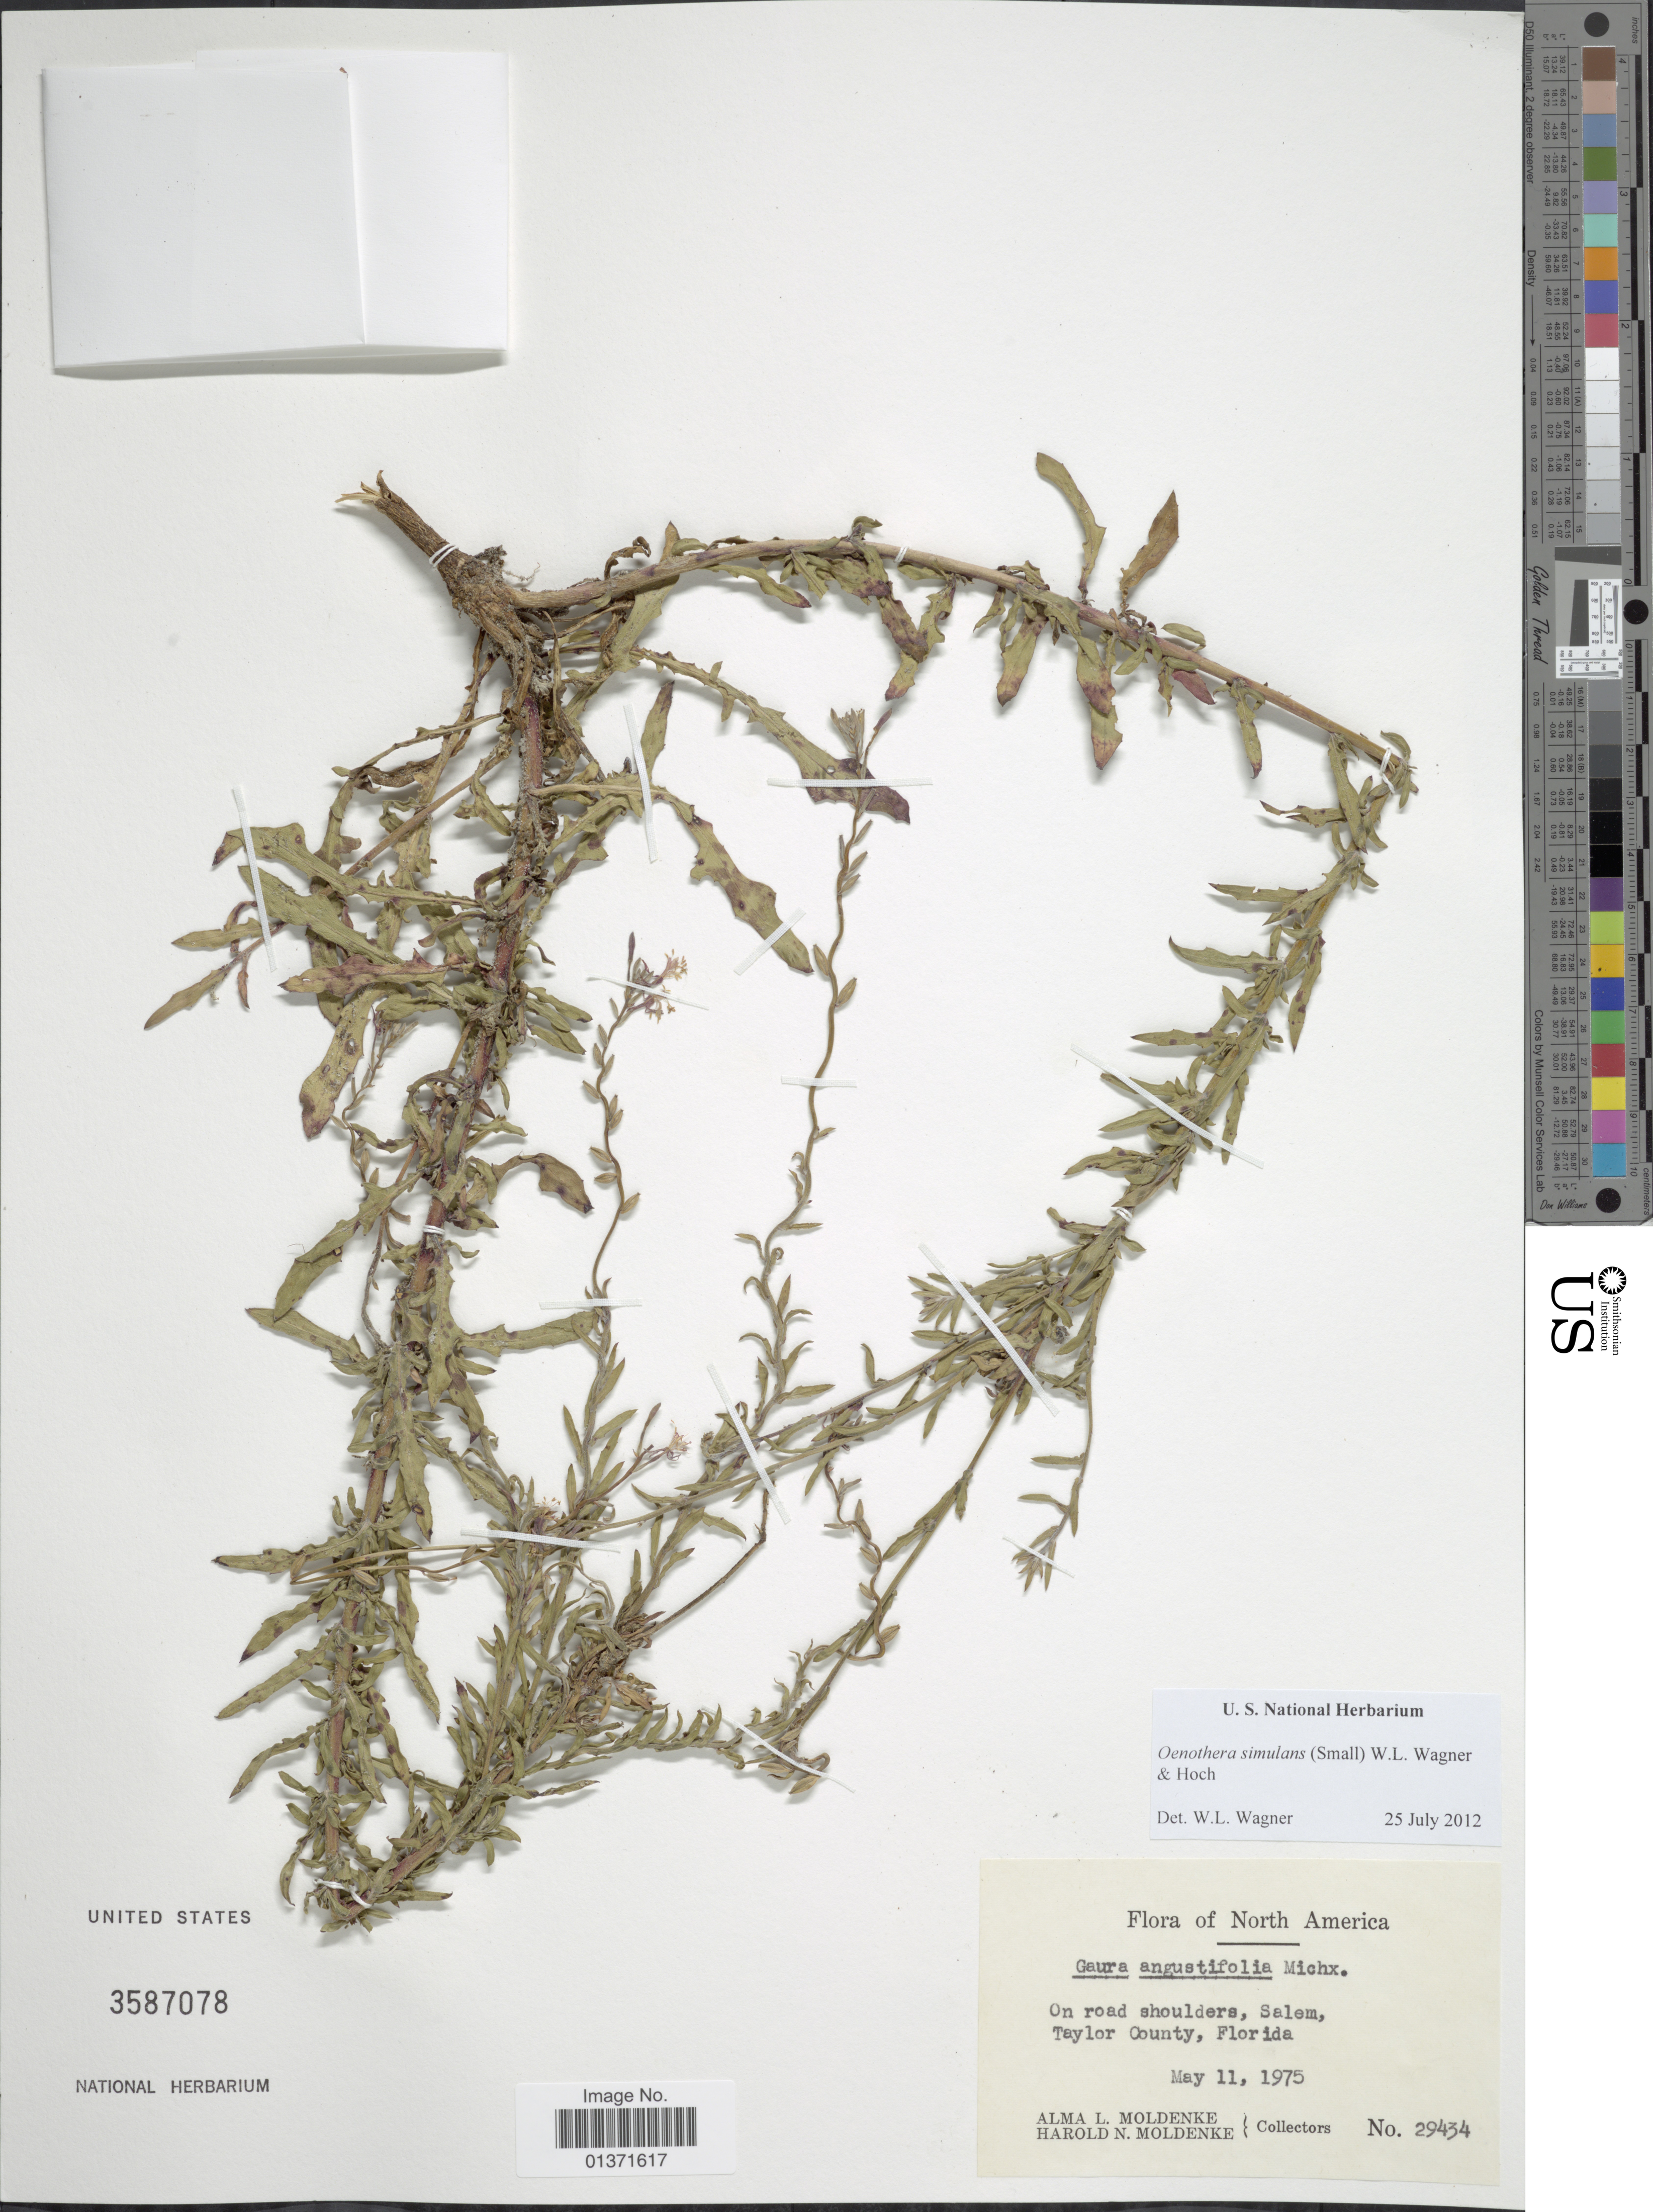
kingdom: Plantae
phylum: Tracheophyta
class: Magnoliopsida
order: Myrtales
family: Onagraceae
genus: Oenothera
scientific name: Oenothera simulans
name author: Michx.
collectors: A. L. Moldenke & H. N. Moldenke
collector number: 29434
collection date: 1975-05-11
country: United States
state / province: Florida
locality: North America, Salem, Taylor County, Florida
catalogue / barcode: US 3587078